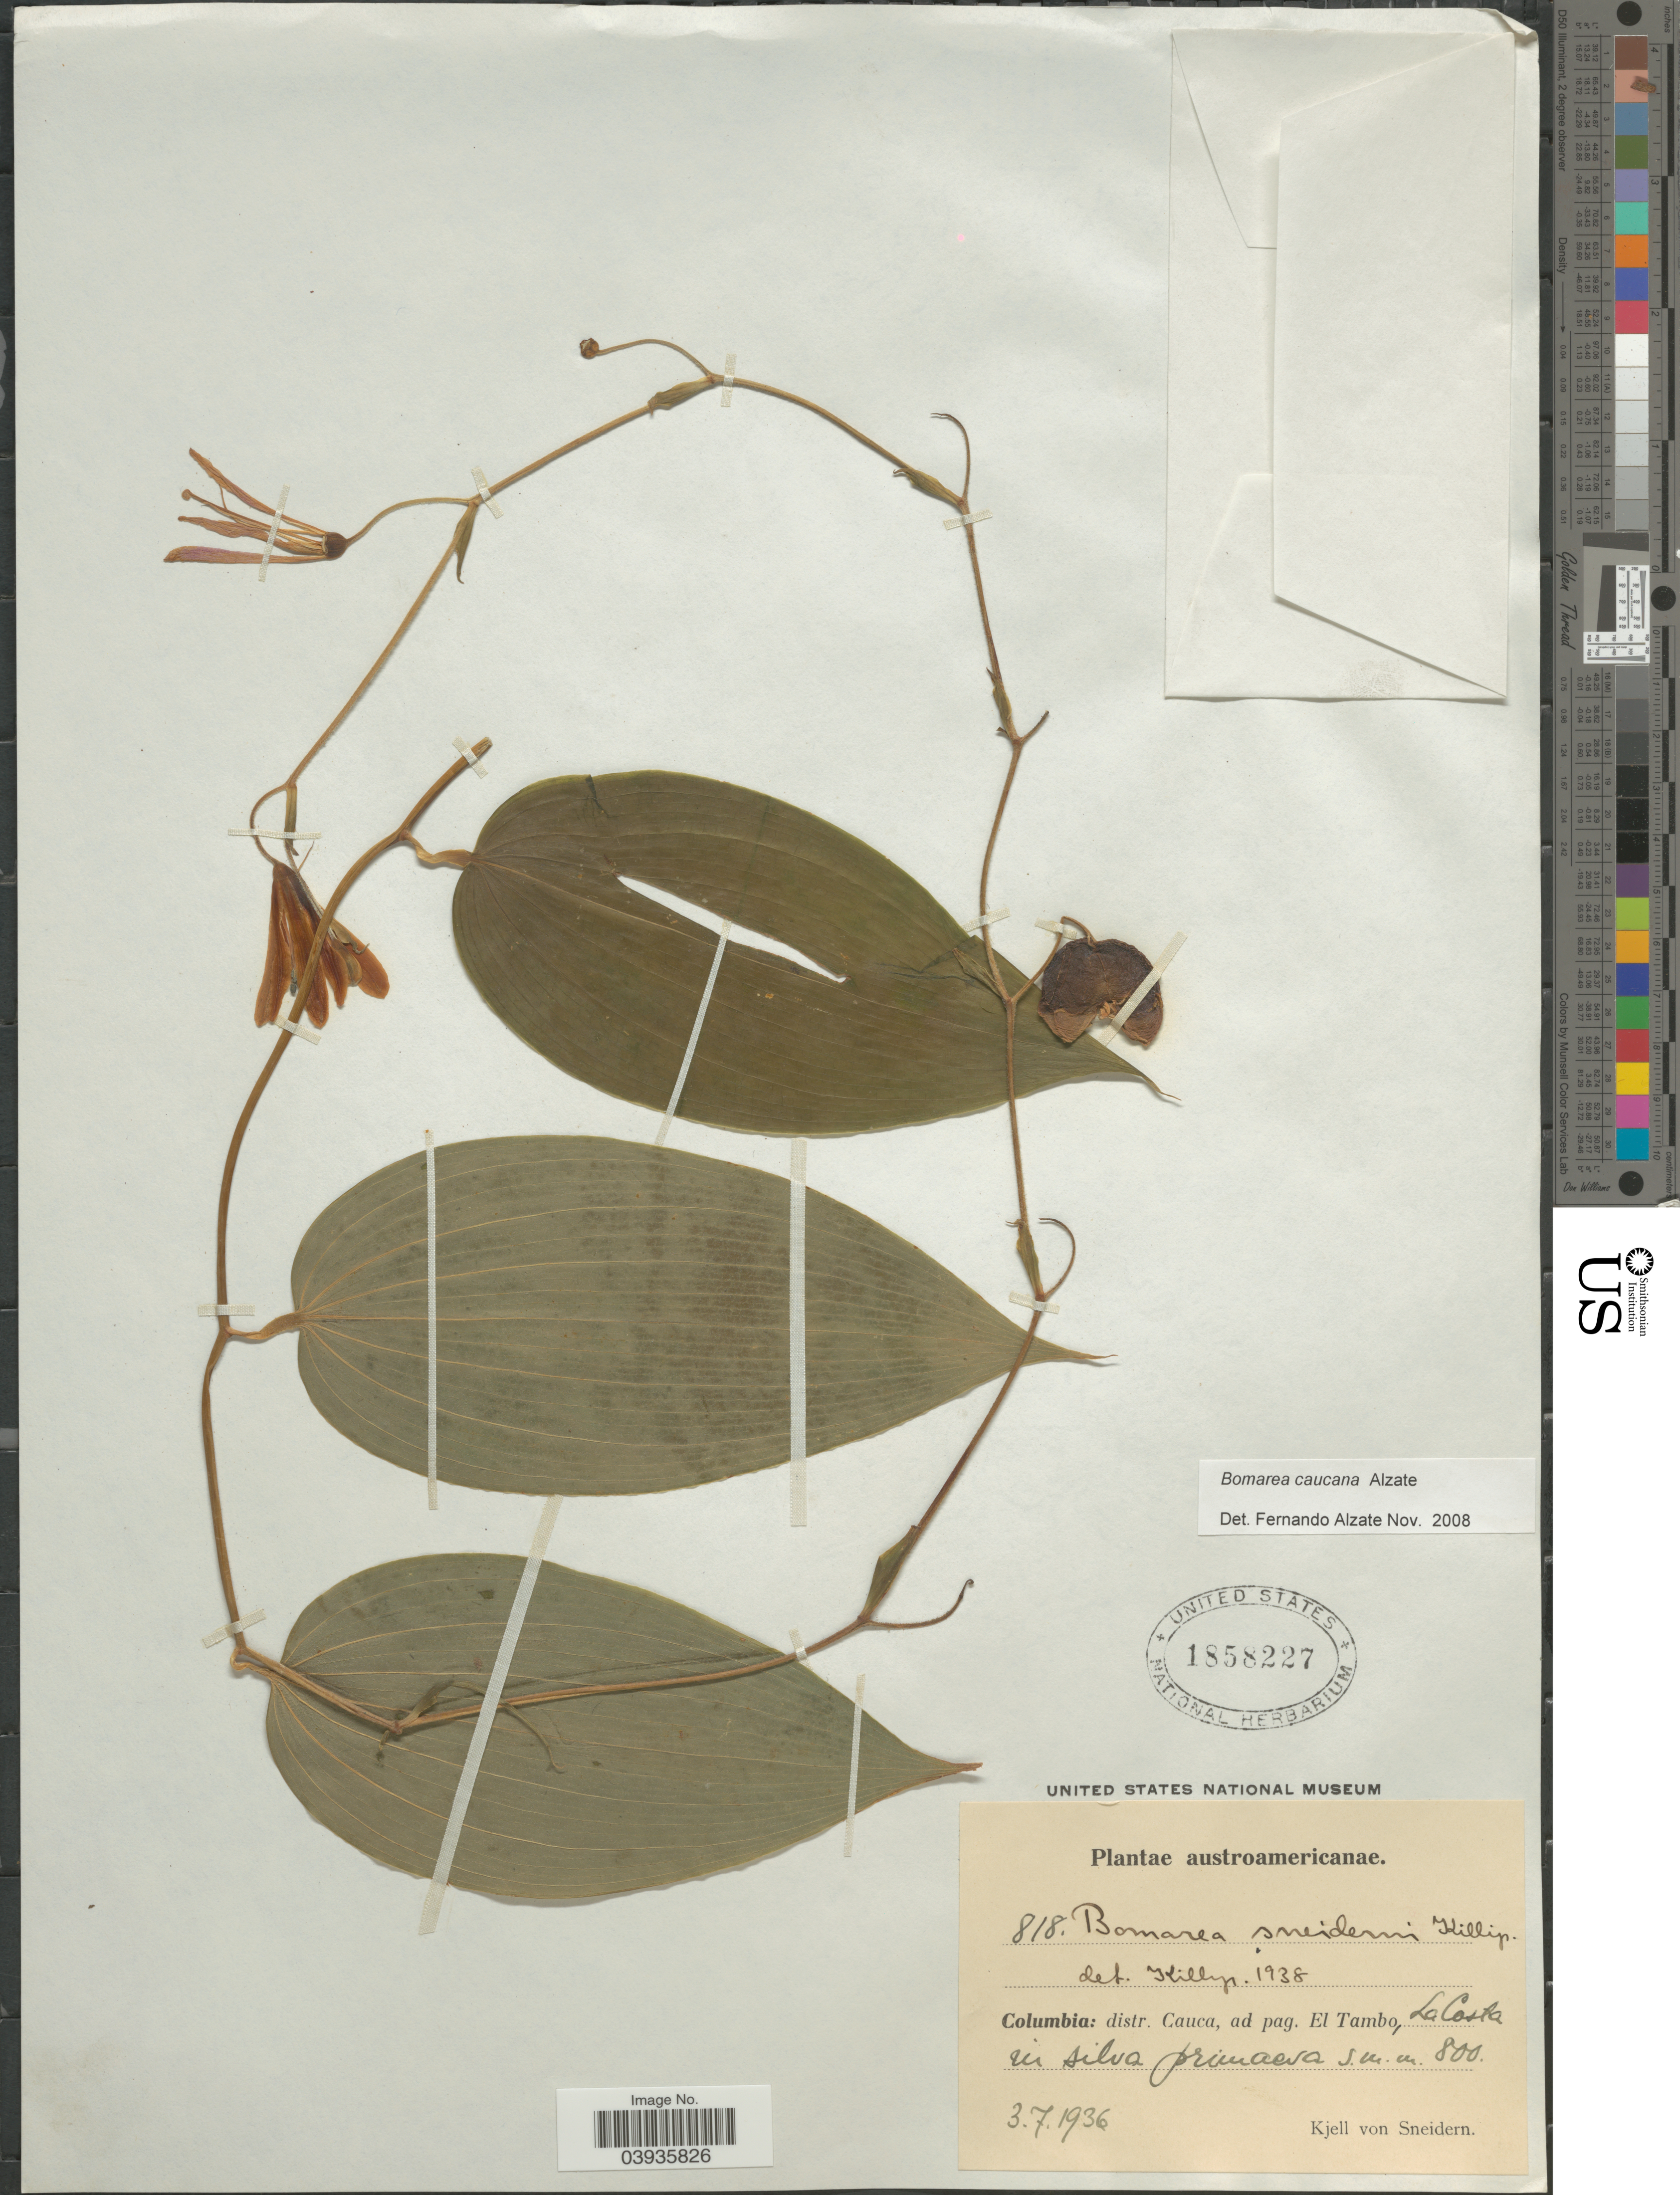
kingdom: Plantae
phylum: Tracheophyta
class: Liliopsida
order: Liliales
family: Alstroemeriaceae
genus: Bomarea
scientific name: Bomarea caucana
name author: Alzate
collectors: K. von Sneidern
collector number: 818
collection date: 1936-07-03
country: Colombia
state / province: Cauca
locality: Austroamericanae. Distr. Cauca, ad pag. El Tambo, La Costa.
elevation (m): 800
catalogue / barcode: US 1858227